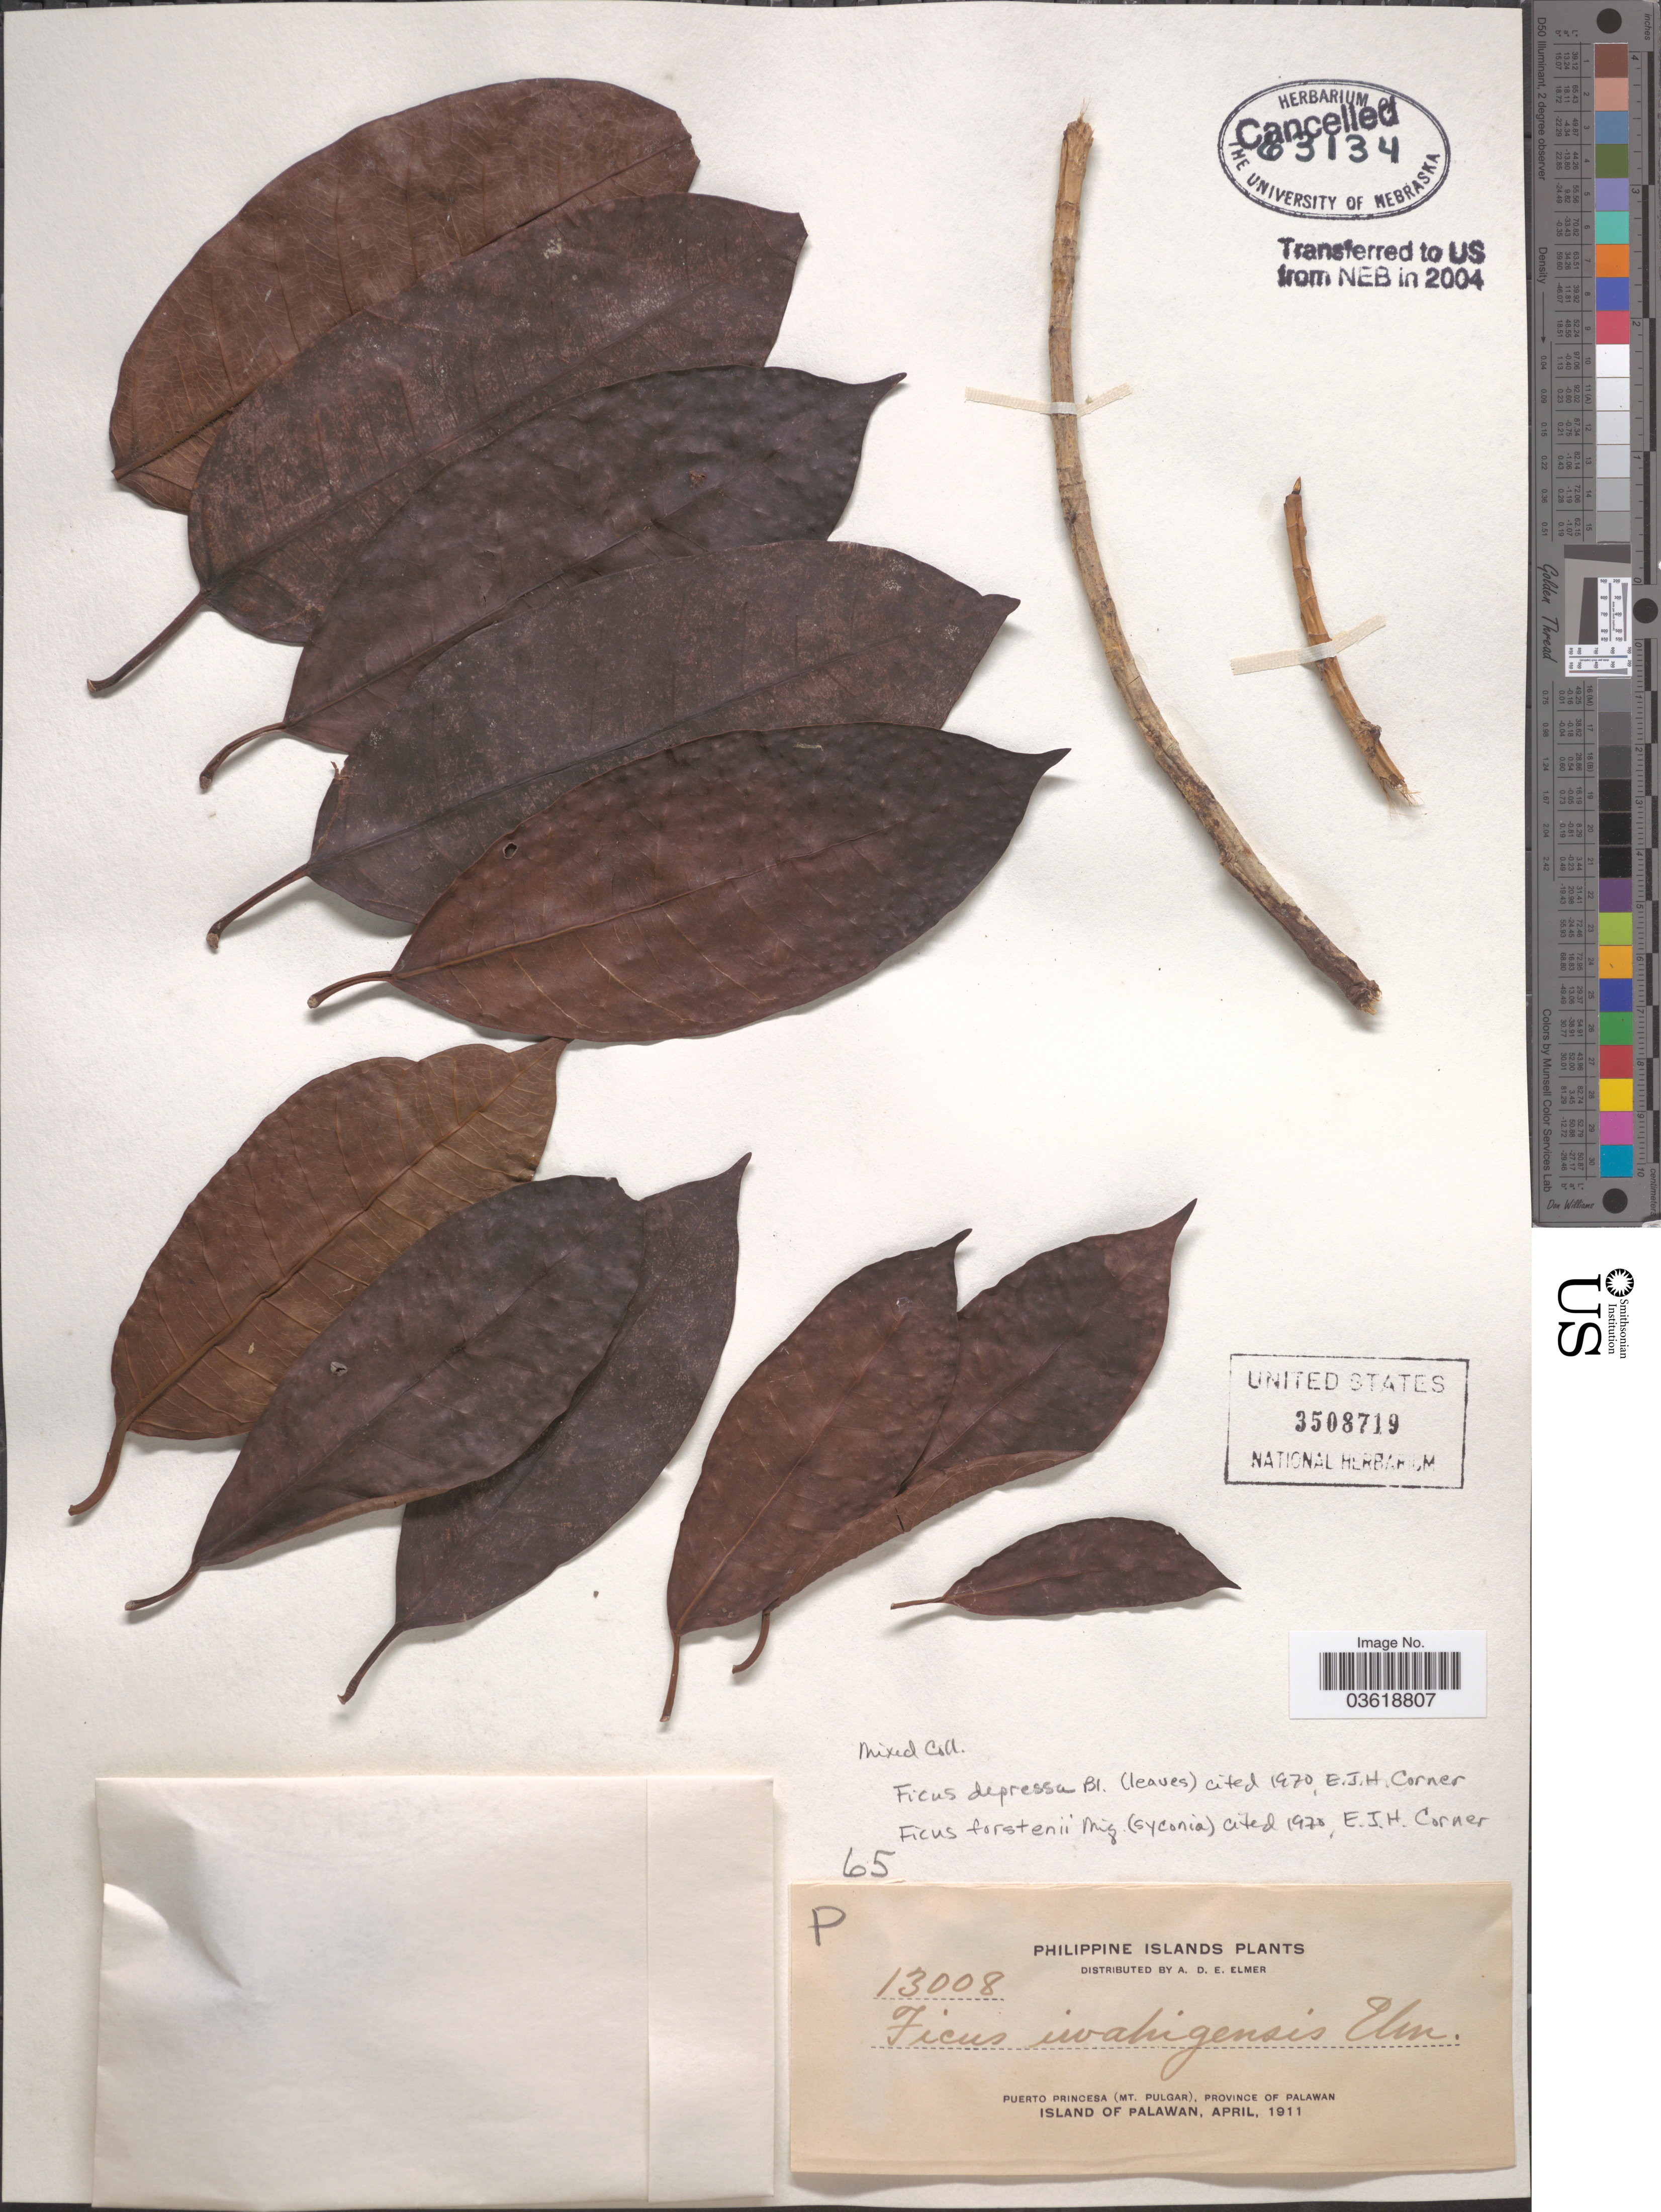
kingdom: Plantae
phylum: Tracheophyta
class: Magnoliopsida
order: Rosales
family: Moraceae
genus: Ficus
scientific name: Ficus depressa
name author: Blume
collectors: A. D. E. Elmer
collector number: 13008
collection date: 1911-04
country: Philippines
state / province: Mimaropa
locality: Puerto Princesa (Mt. Pulgar), Province of Palawan. Island of Palawan.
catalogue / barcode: US 3508719